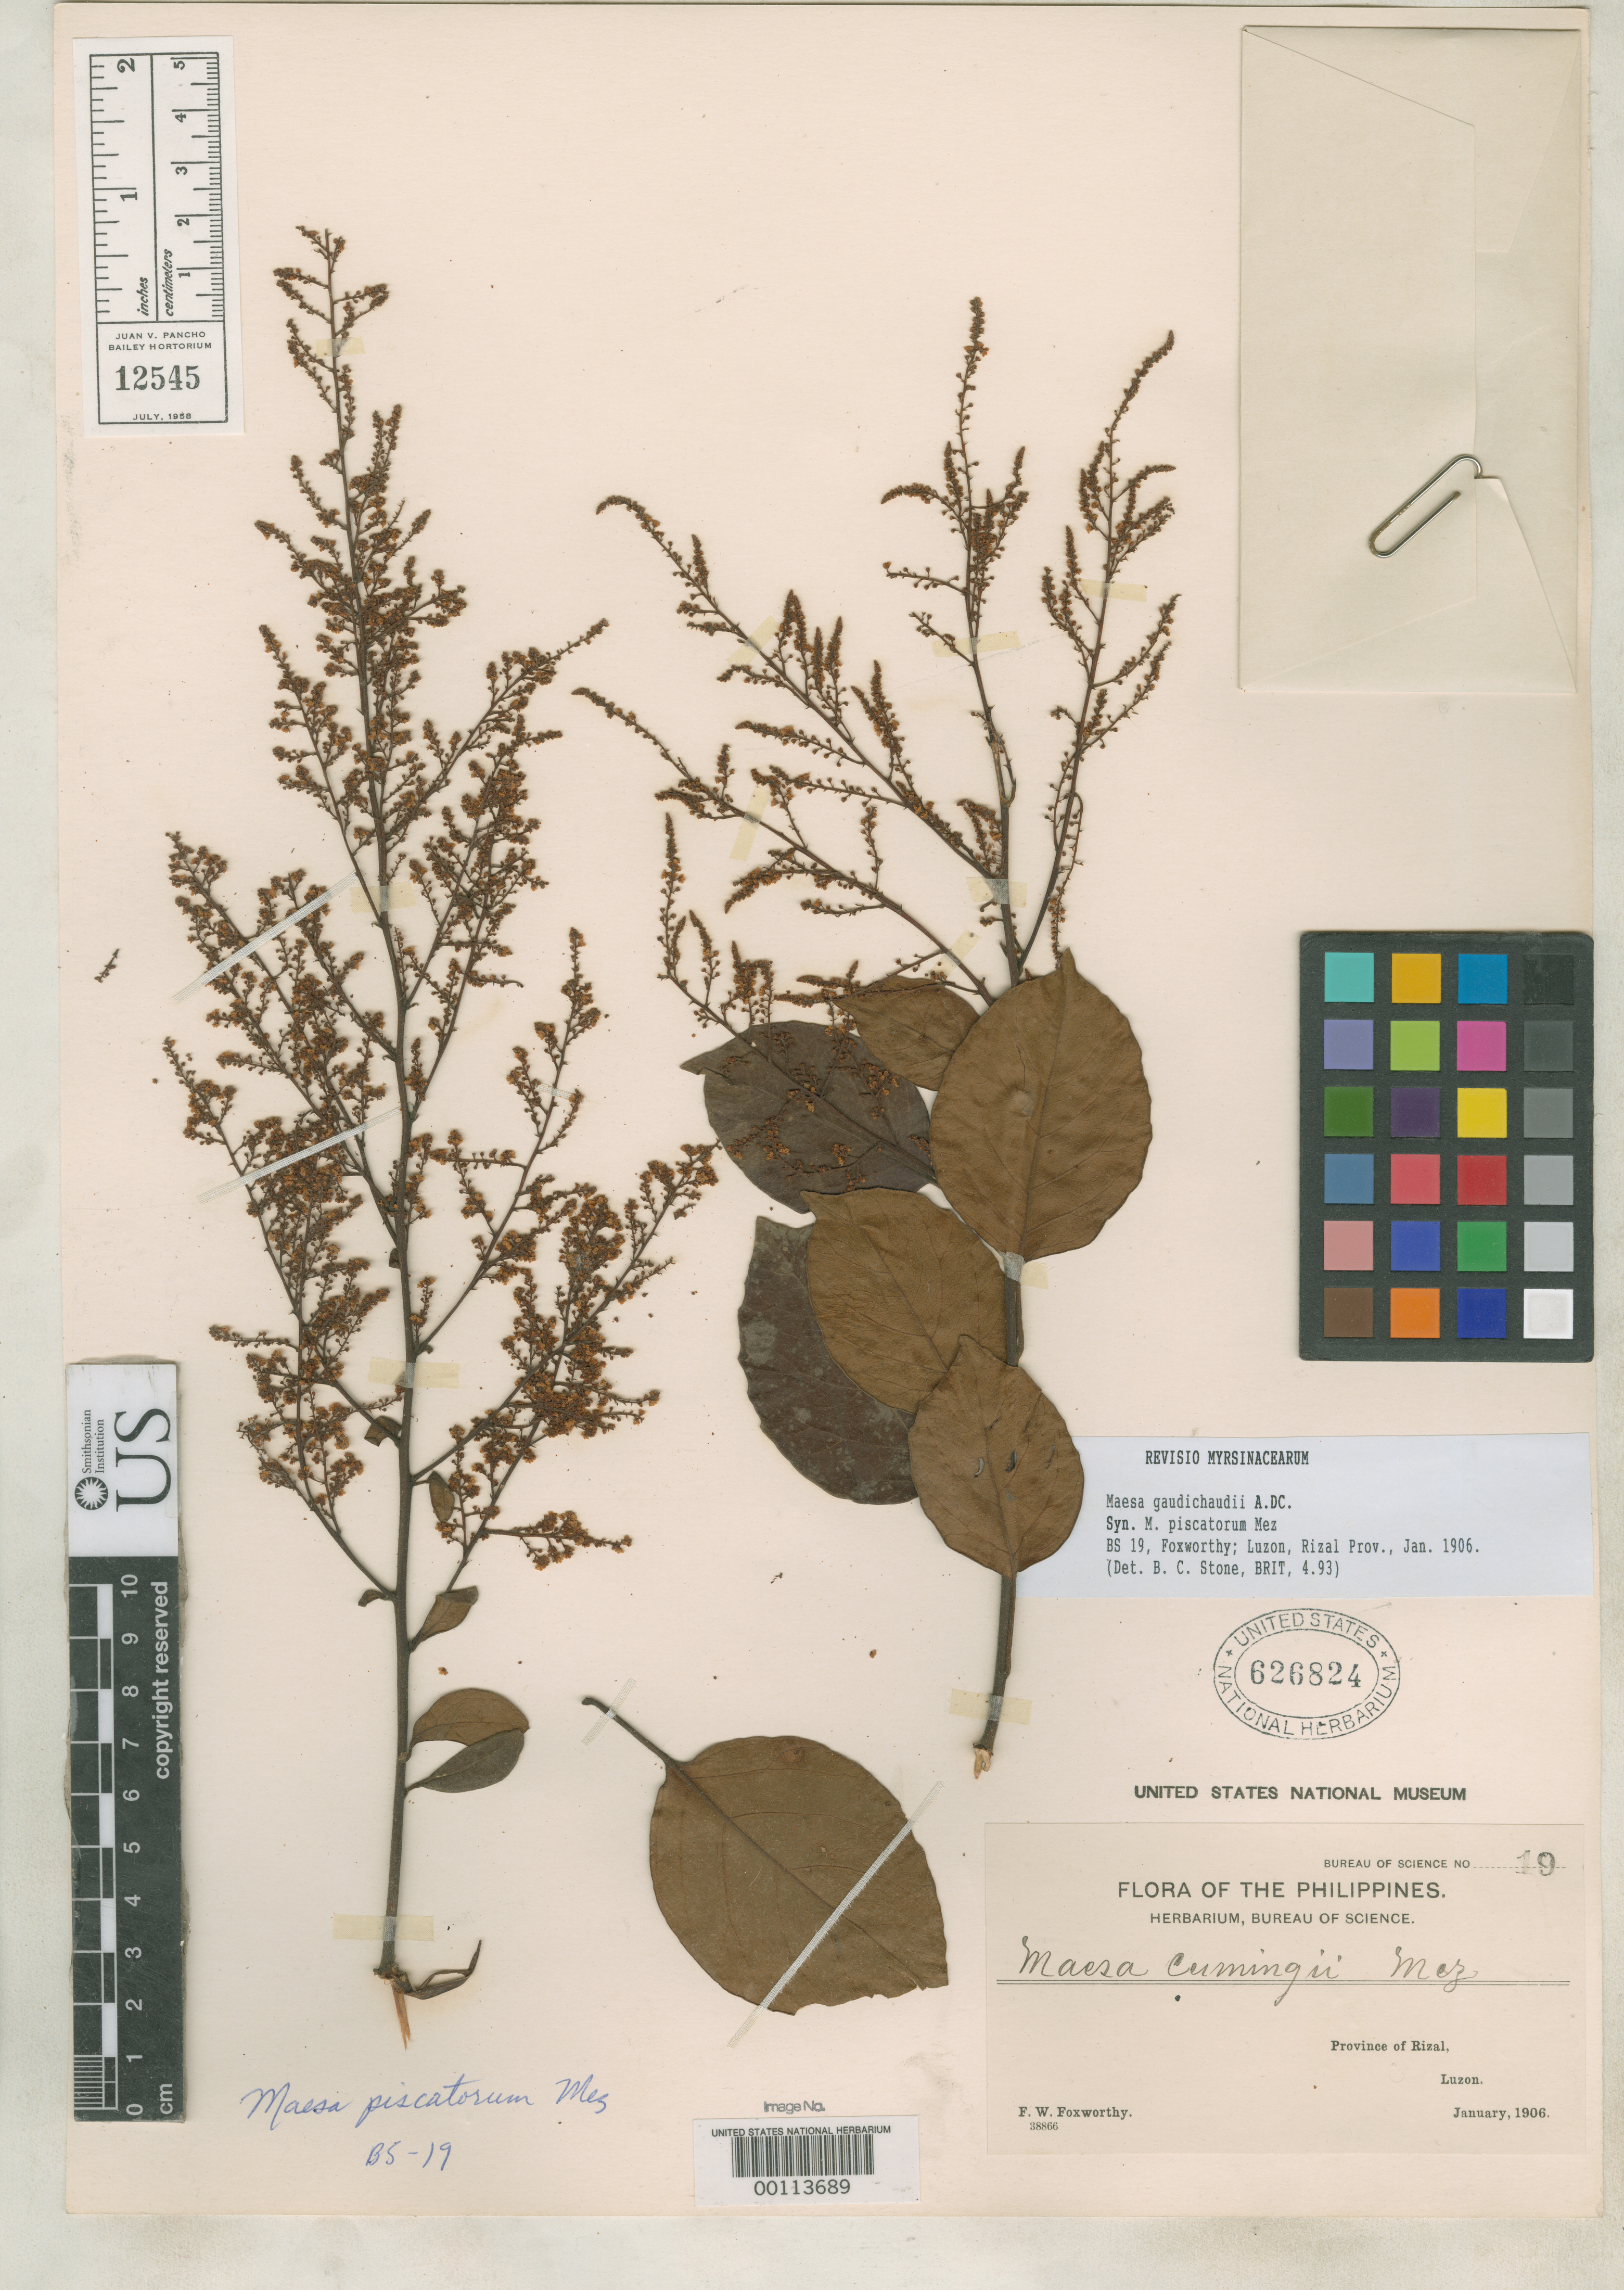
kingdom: Plantae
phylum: Tracheophyta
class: Magnoliopsida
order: Ericales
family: Primulaceae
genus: Maesa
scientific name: Maesa piscatorum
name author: Mez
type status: Isosyntype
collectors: F. W. Foxworthy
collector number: Bur. Sci. 19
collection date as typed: Jan 1906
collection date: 1906-01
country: Philippines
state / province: Calabarzon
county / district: Rizal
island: Luzon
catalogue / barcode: US 626824